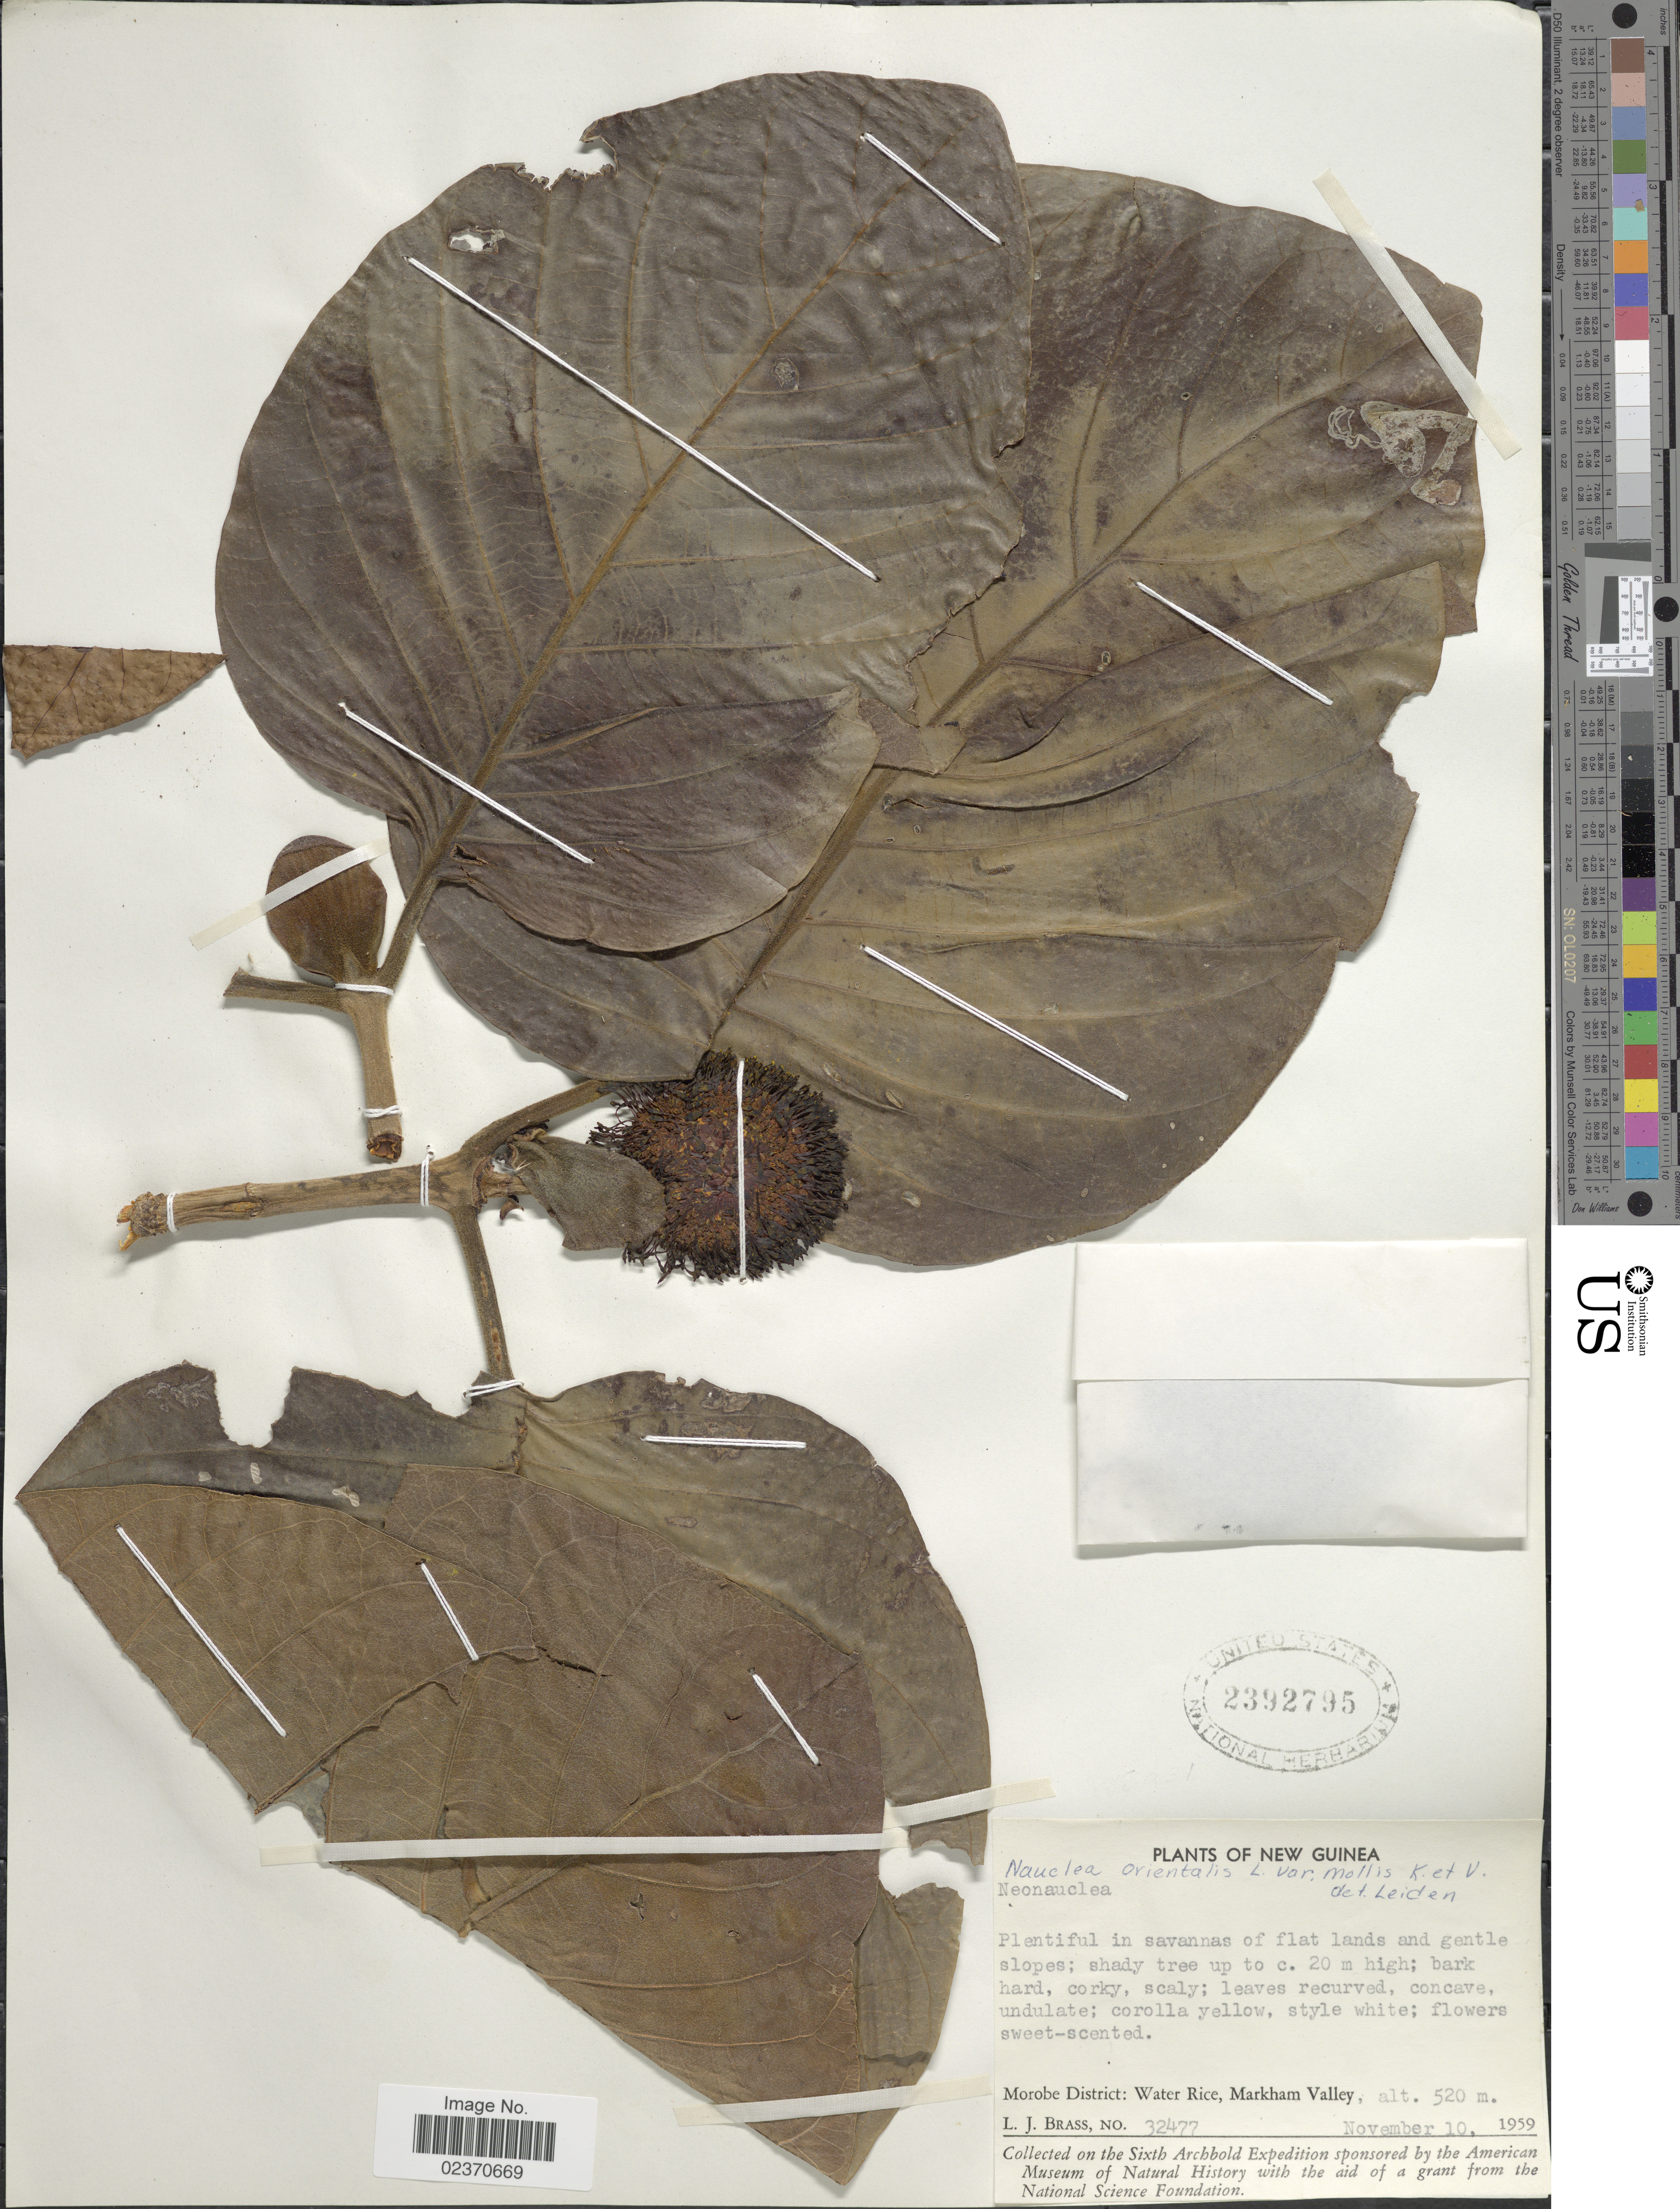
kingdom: Plantae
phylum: Tracheophyta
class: Magnoliopsida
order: Gentianales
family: Rubiaceae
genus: Nauclea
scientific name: Nauclea orientalis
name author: (L.) L.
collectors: L. J. Brass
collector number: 32477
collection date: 1959-11-10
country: Papua New Guinea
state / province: Morobe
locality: Morobe District: Water Rice, Markham Valley . New Guinea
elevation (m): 520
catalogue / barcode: US 2392795